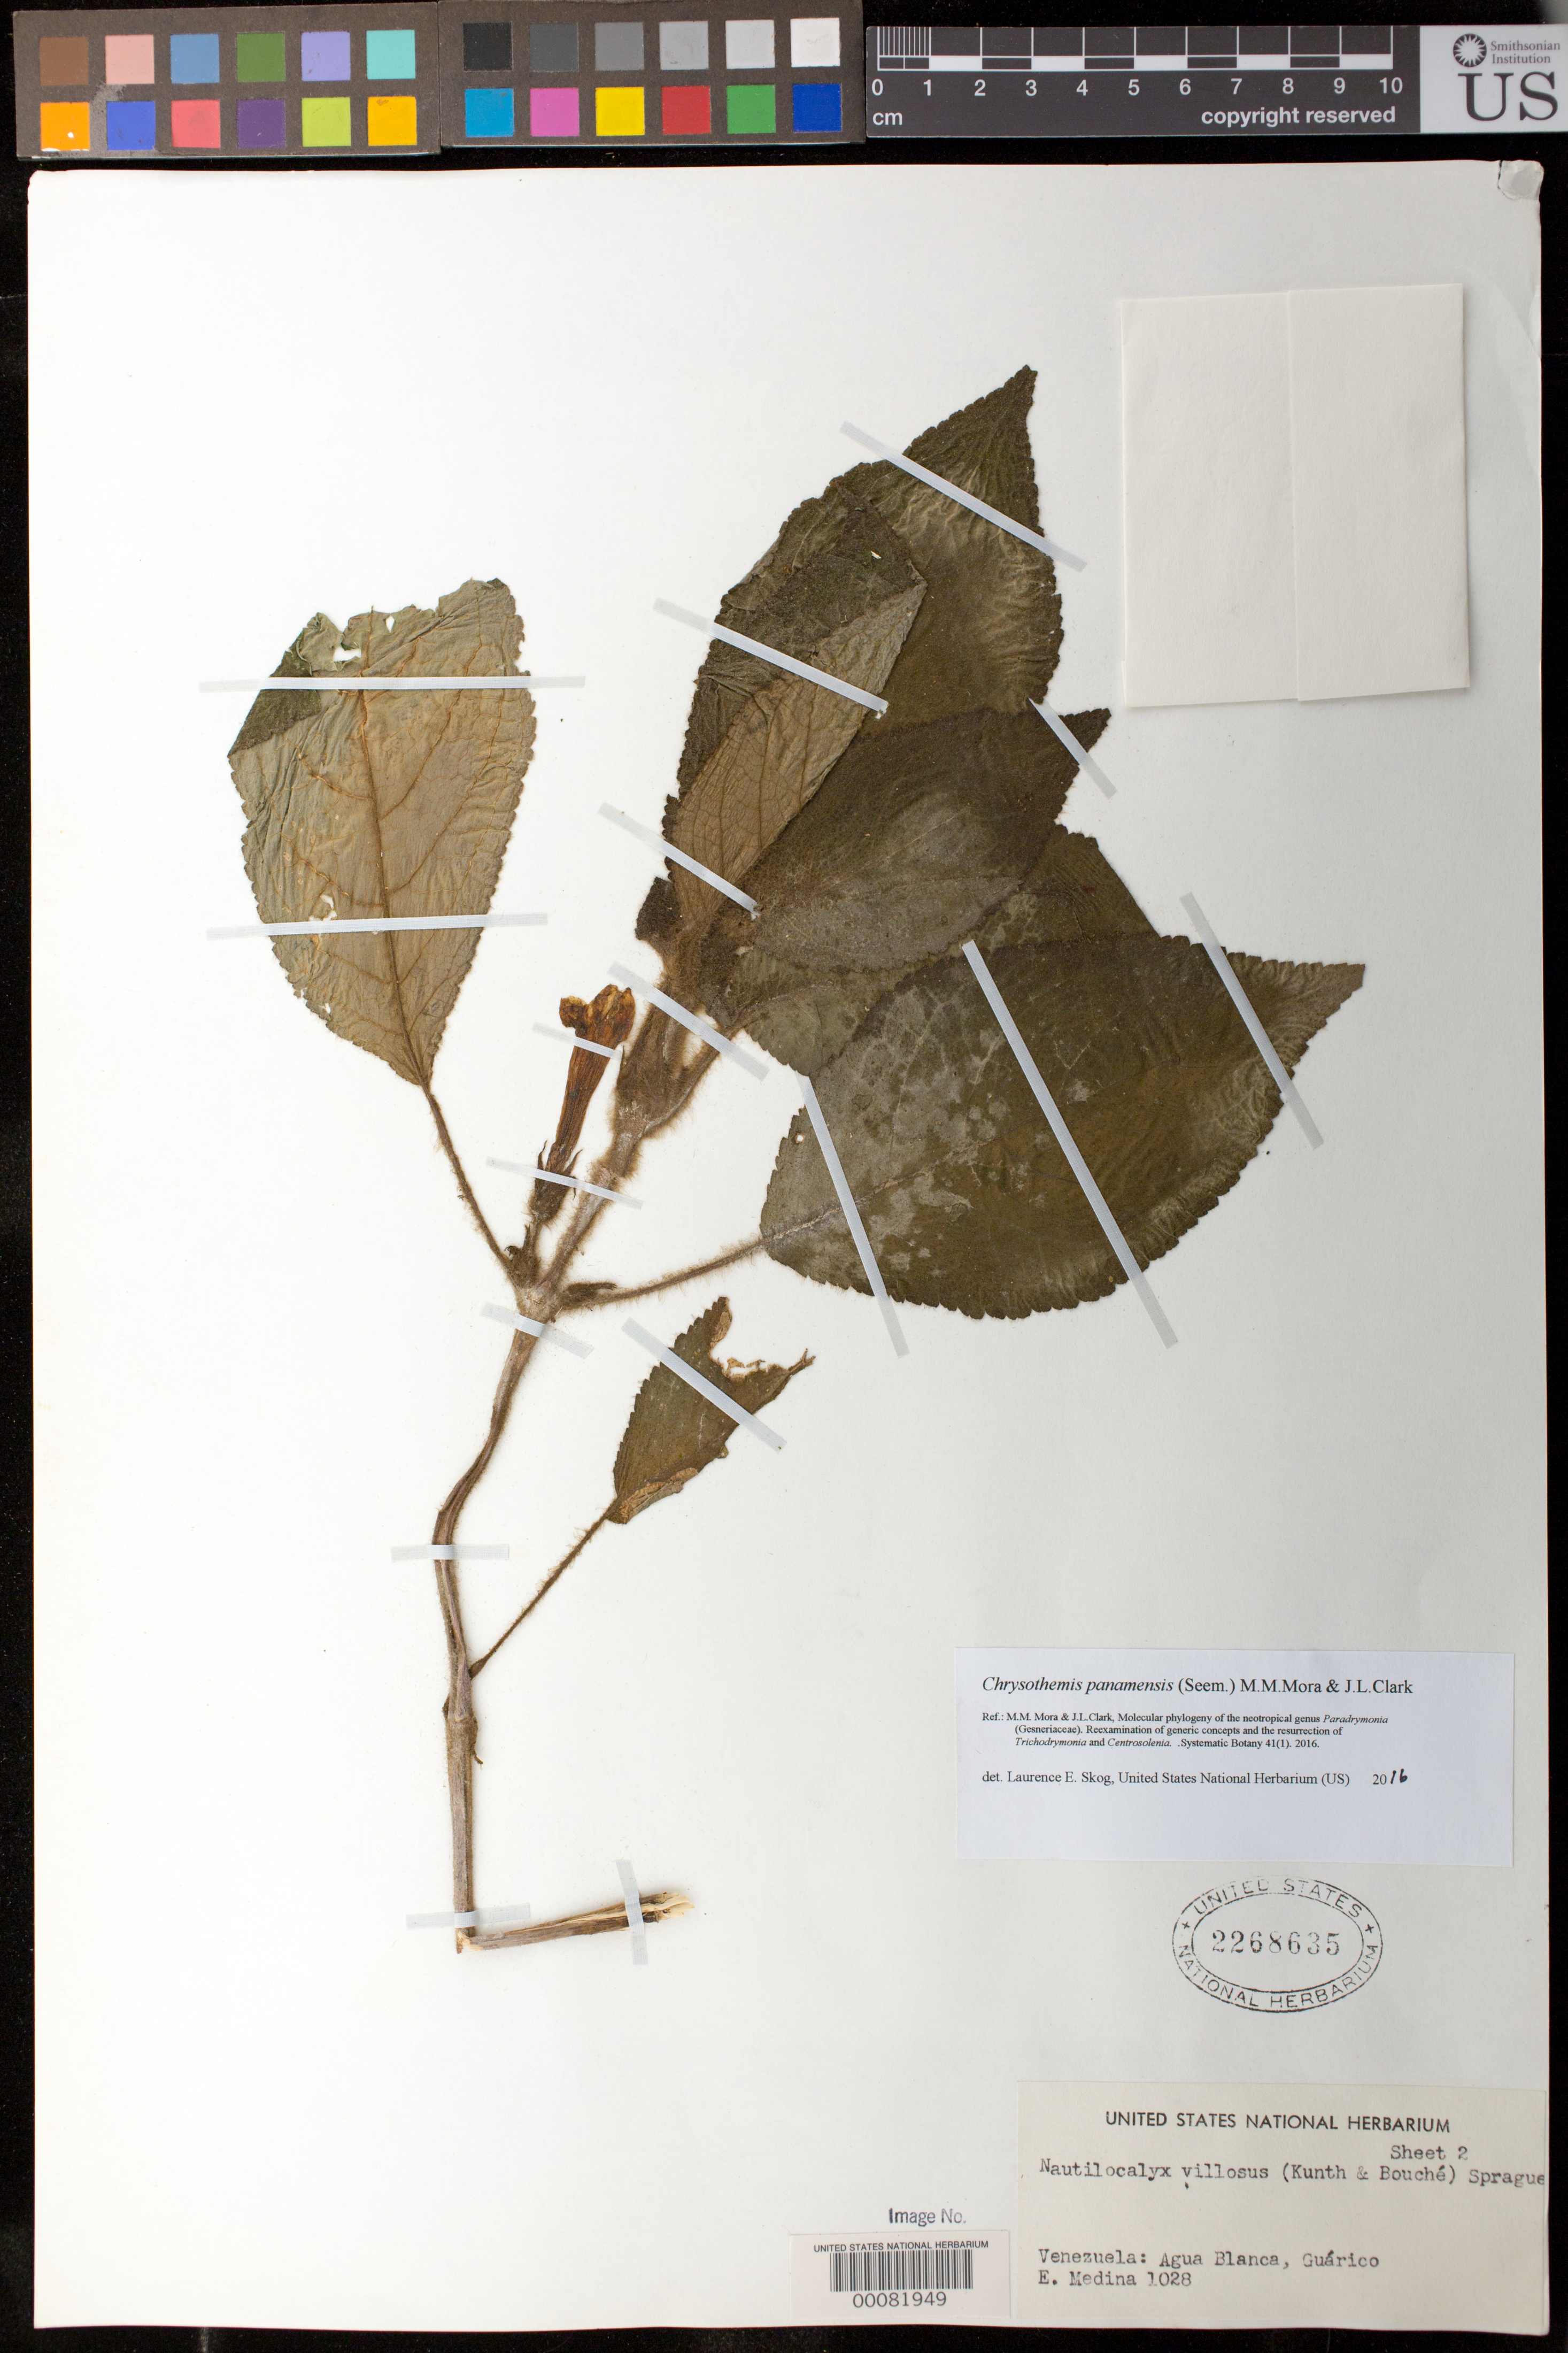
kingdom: Plantae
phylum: Tracheophyta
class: Magnoliopsida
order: Lamiales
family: Gesneriaceae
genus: Chrysothemis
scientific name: Chrysothemis panamensis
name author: (Seem.) M.M. Mora & J.L. Clark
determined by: Skog, Laurence E.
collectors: E. Medina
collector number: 1028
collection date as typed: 16 Feb 1958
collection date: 1958-02-16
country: Venezuela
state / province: Guárico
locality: Agua Blanca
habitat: Crowded on sides of quebrada, in shady places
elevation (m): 400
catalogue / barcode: US 2268635